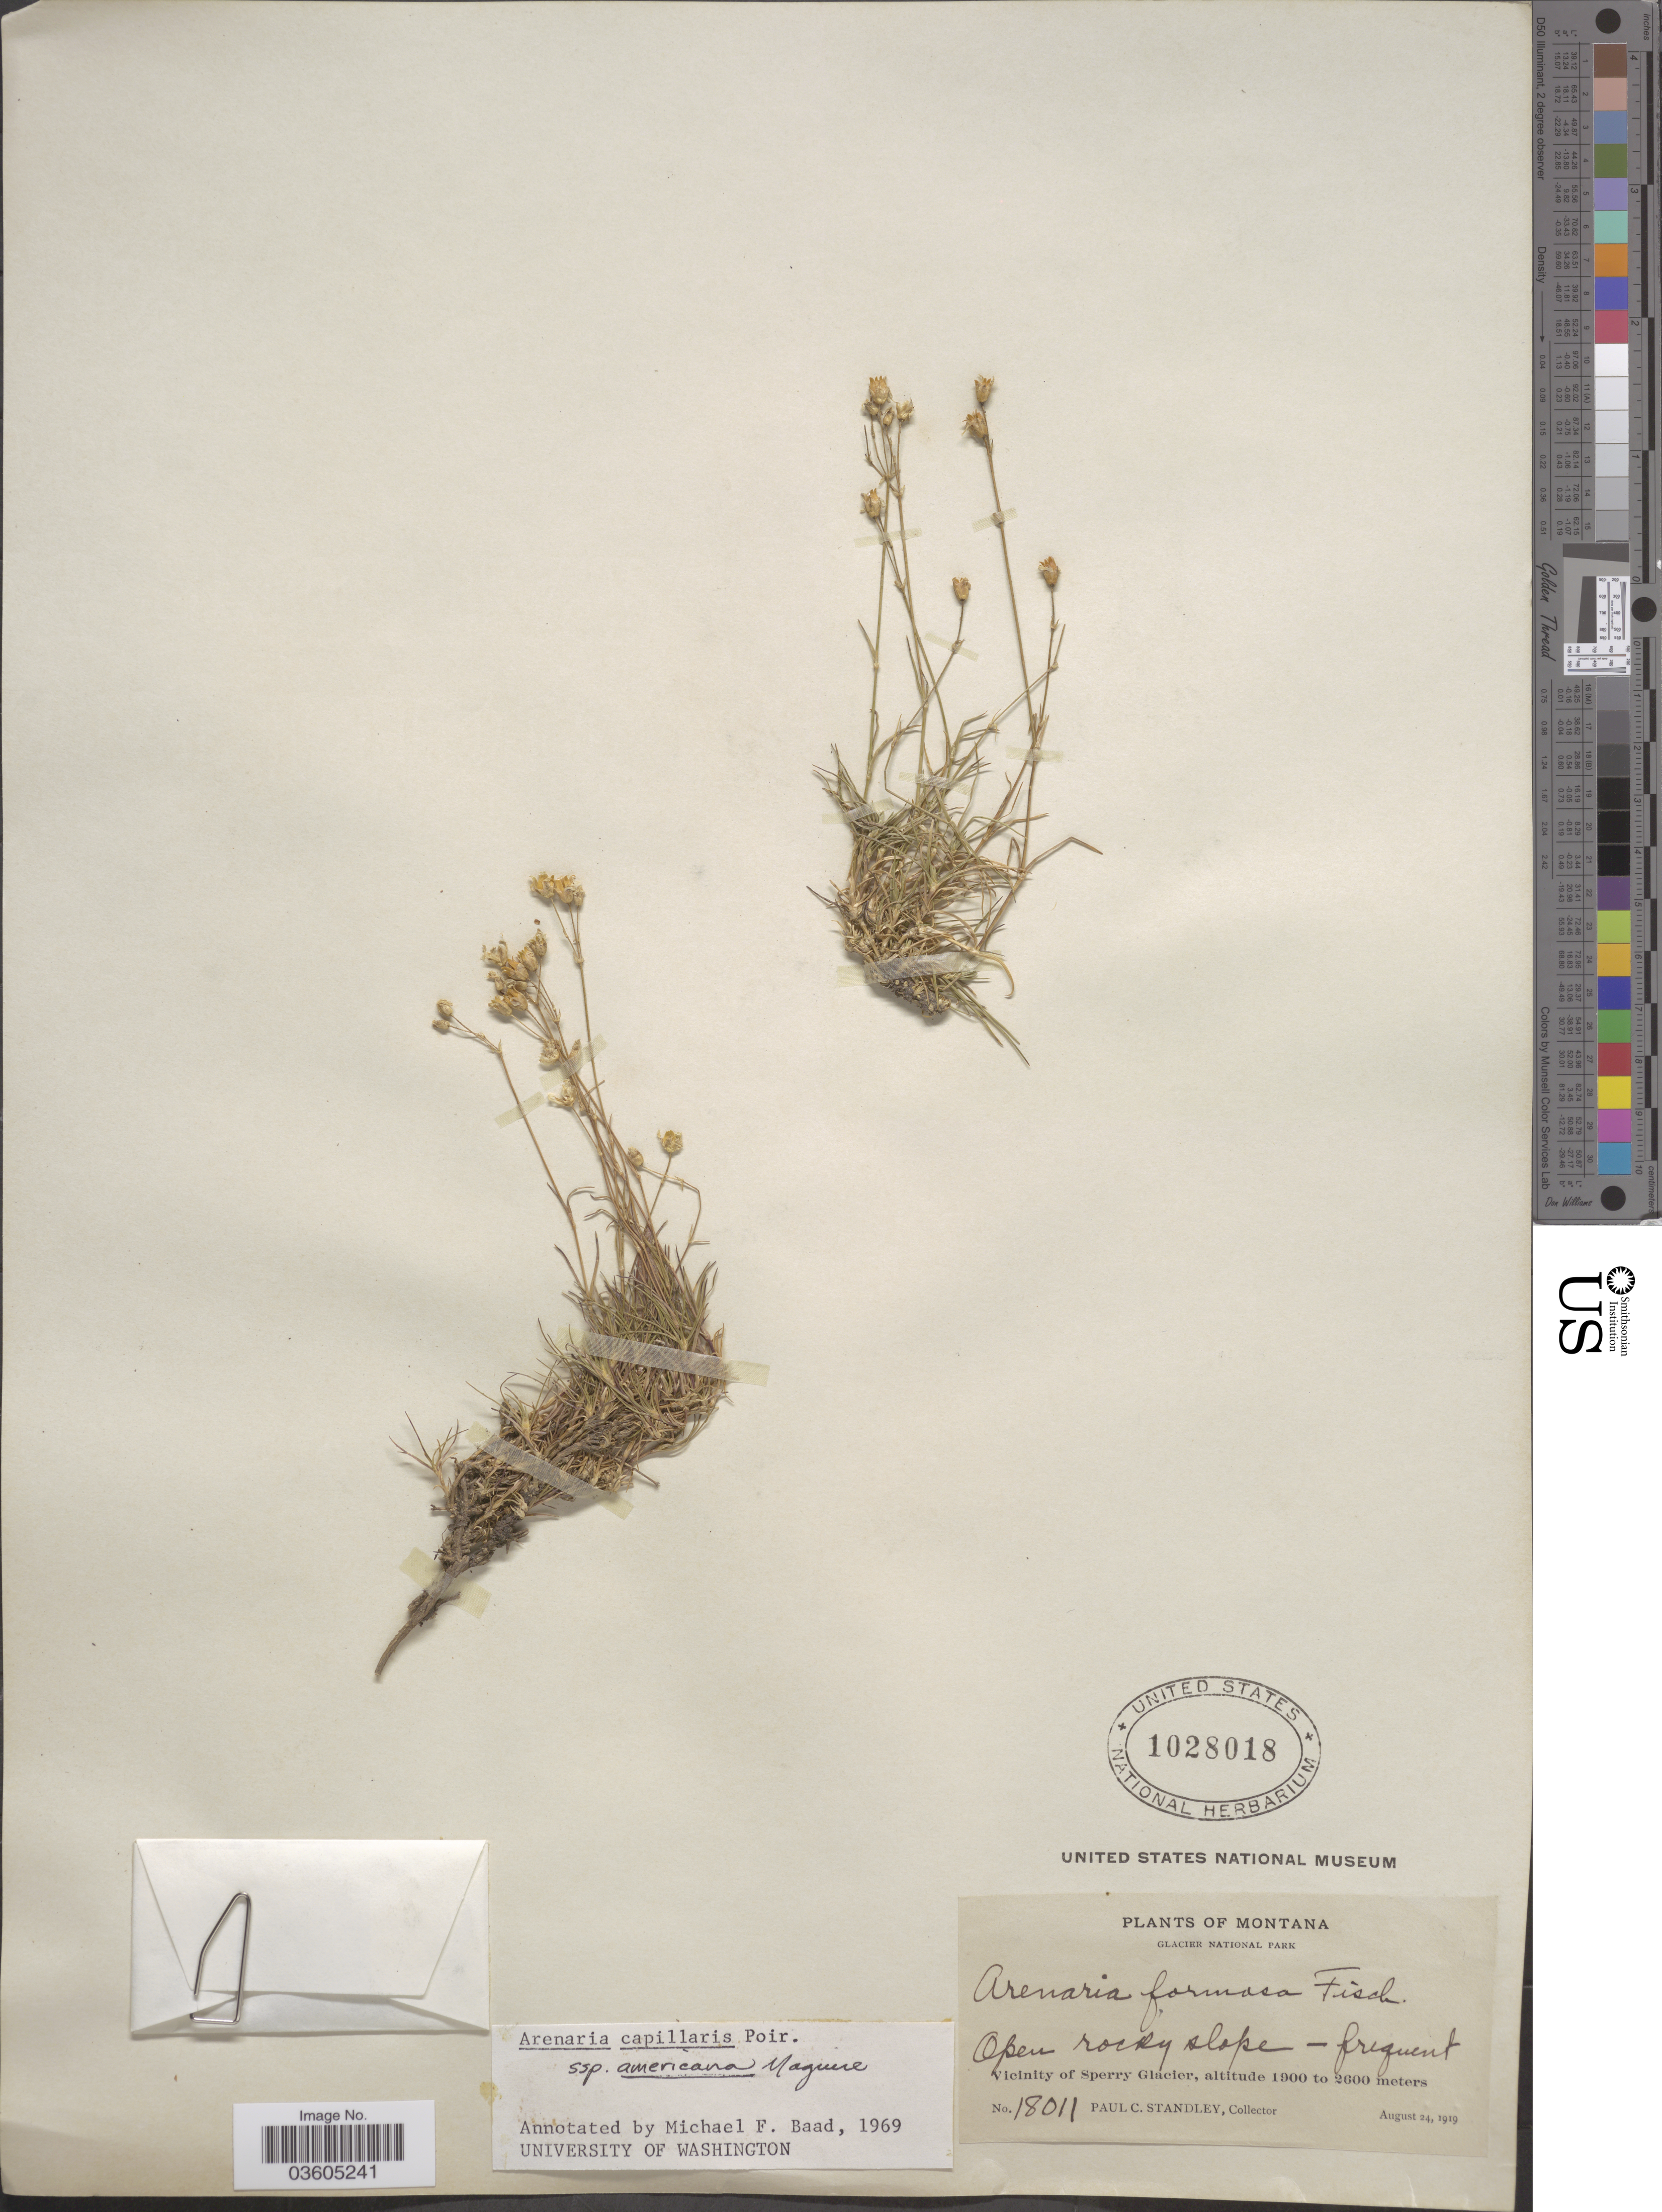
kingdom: Plantae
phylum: Tracheophyta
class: Magnoliopsida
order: Caryophyllales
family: Caryophyllaceae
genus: Eremogone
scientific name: Eremogone capillaris var. americana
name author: (Maguire) R.L. Hartm. & Rabeler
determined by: U.S. National Herbarium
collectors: J. W. Thompson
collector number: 18011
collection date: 1919-09-24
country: United States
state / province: Montana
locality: Glacier National Park. Vicinity of Sperry Glacier.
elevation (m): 1900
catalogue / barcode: US 1028018